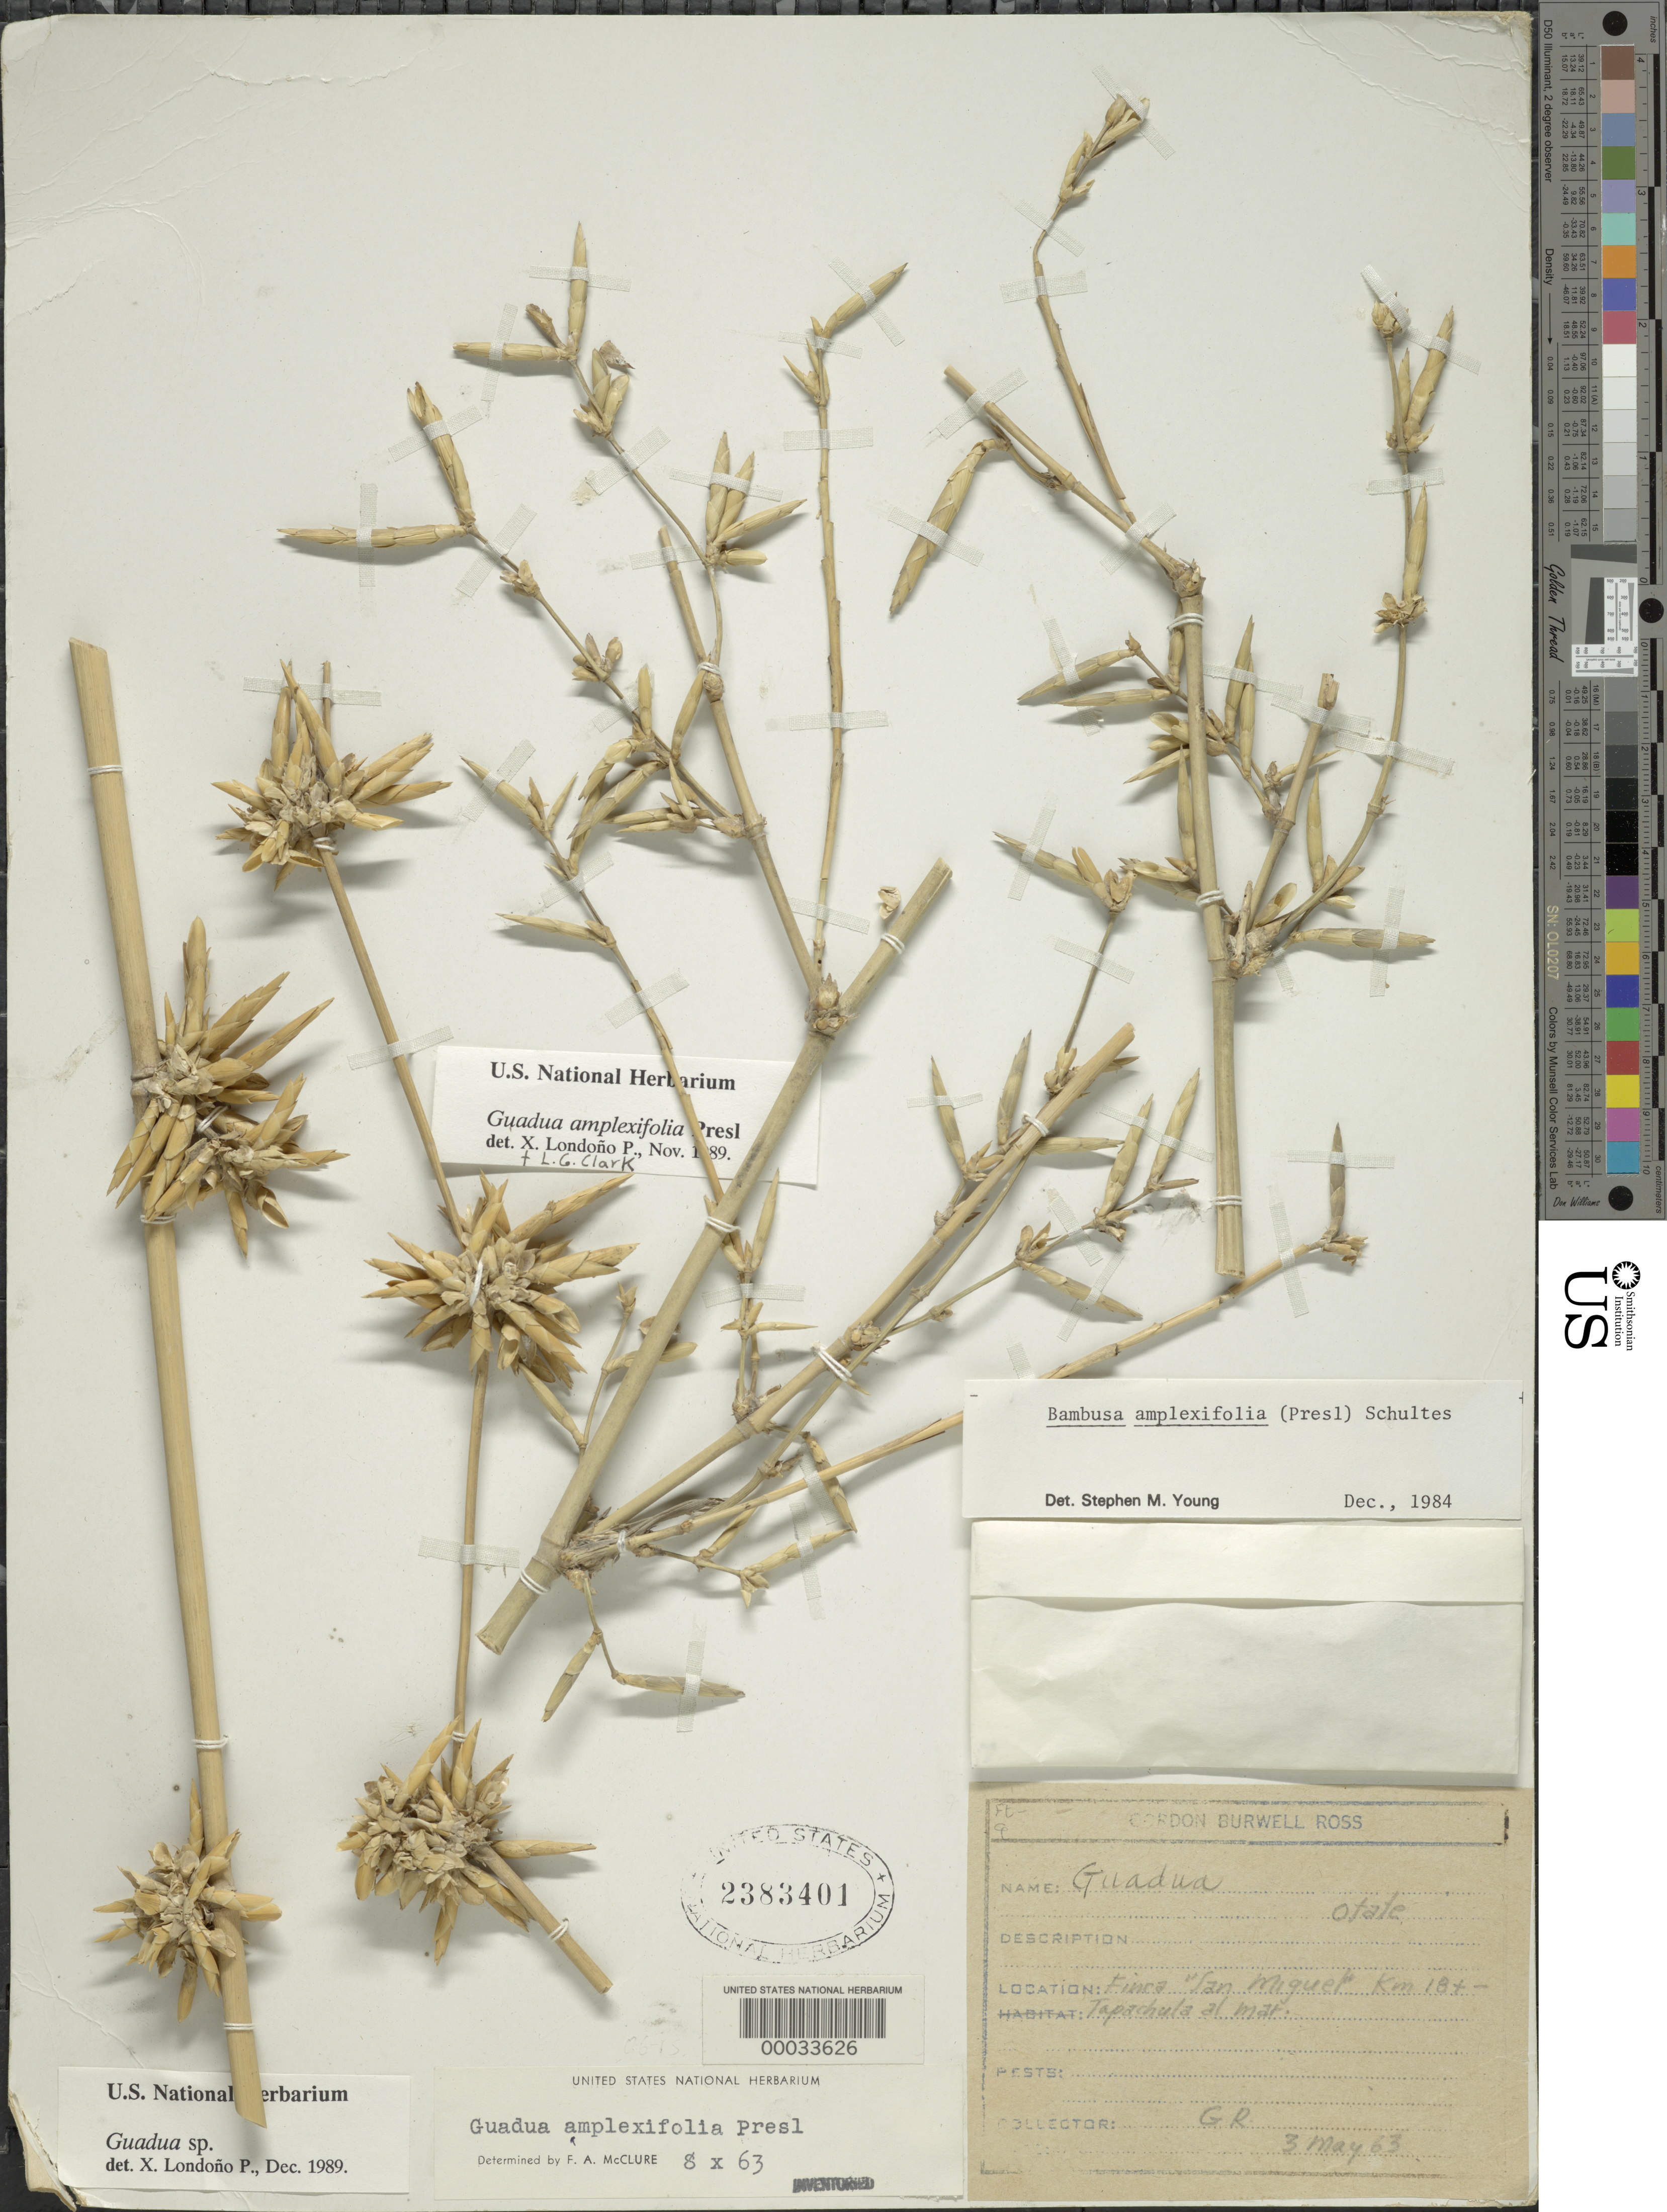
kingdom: Plantae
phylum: Tracheophyta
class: Liliopsida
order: Poales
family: Poaceae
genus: Guadua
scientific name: Guadua sp.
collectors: G. B. Ross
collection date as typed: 03 May 1963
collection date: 1963-05-03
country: Mexico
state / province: Chiapas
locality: Tapachula, Finca "San Miguel"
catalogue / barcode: US 2383401